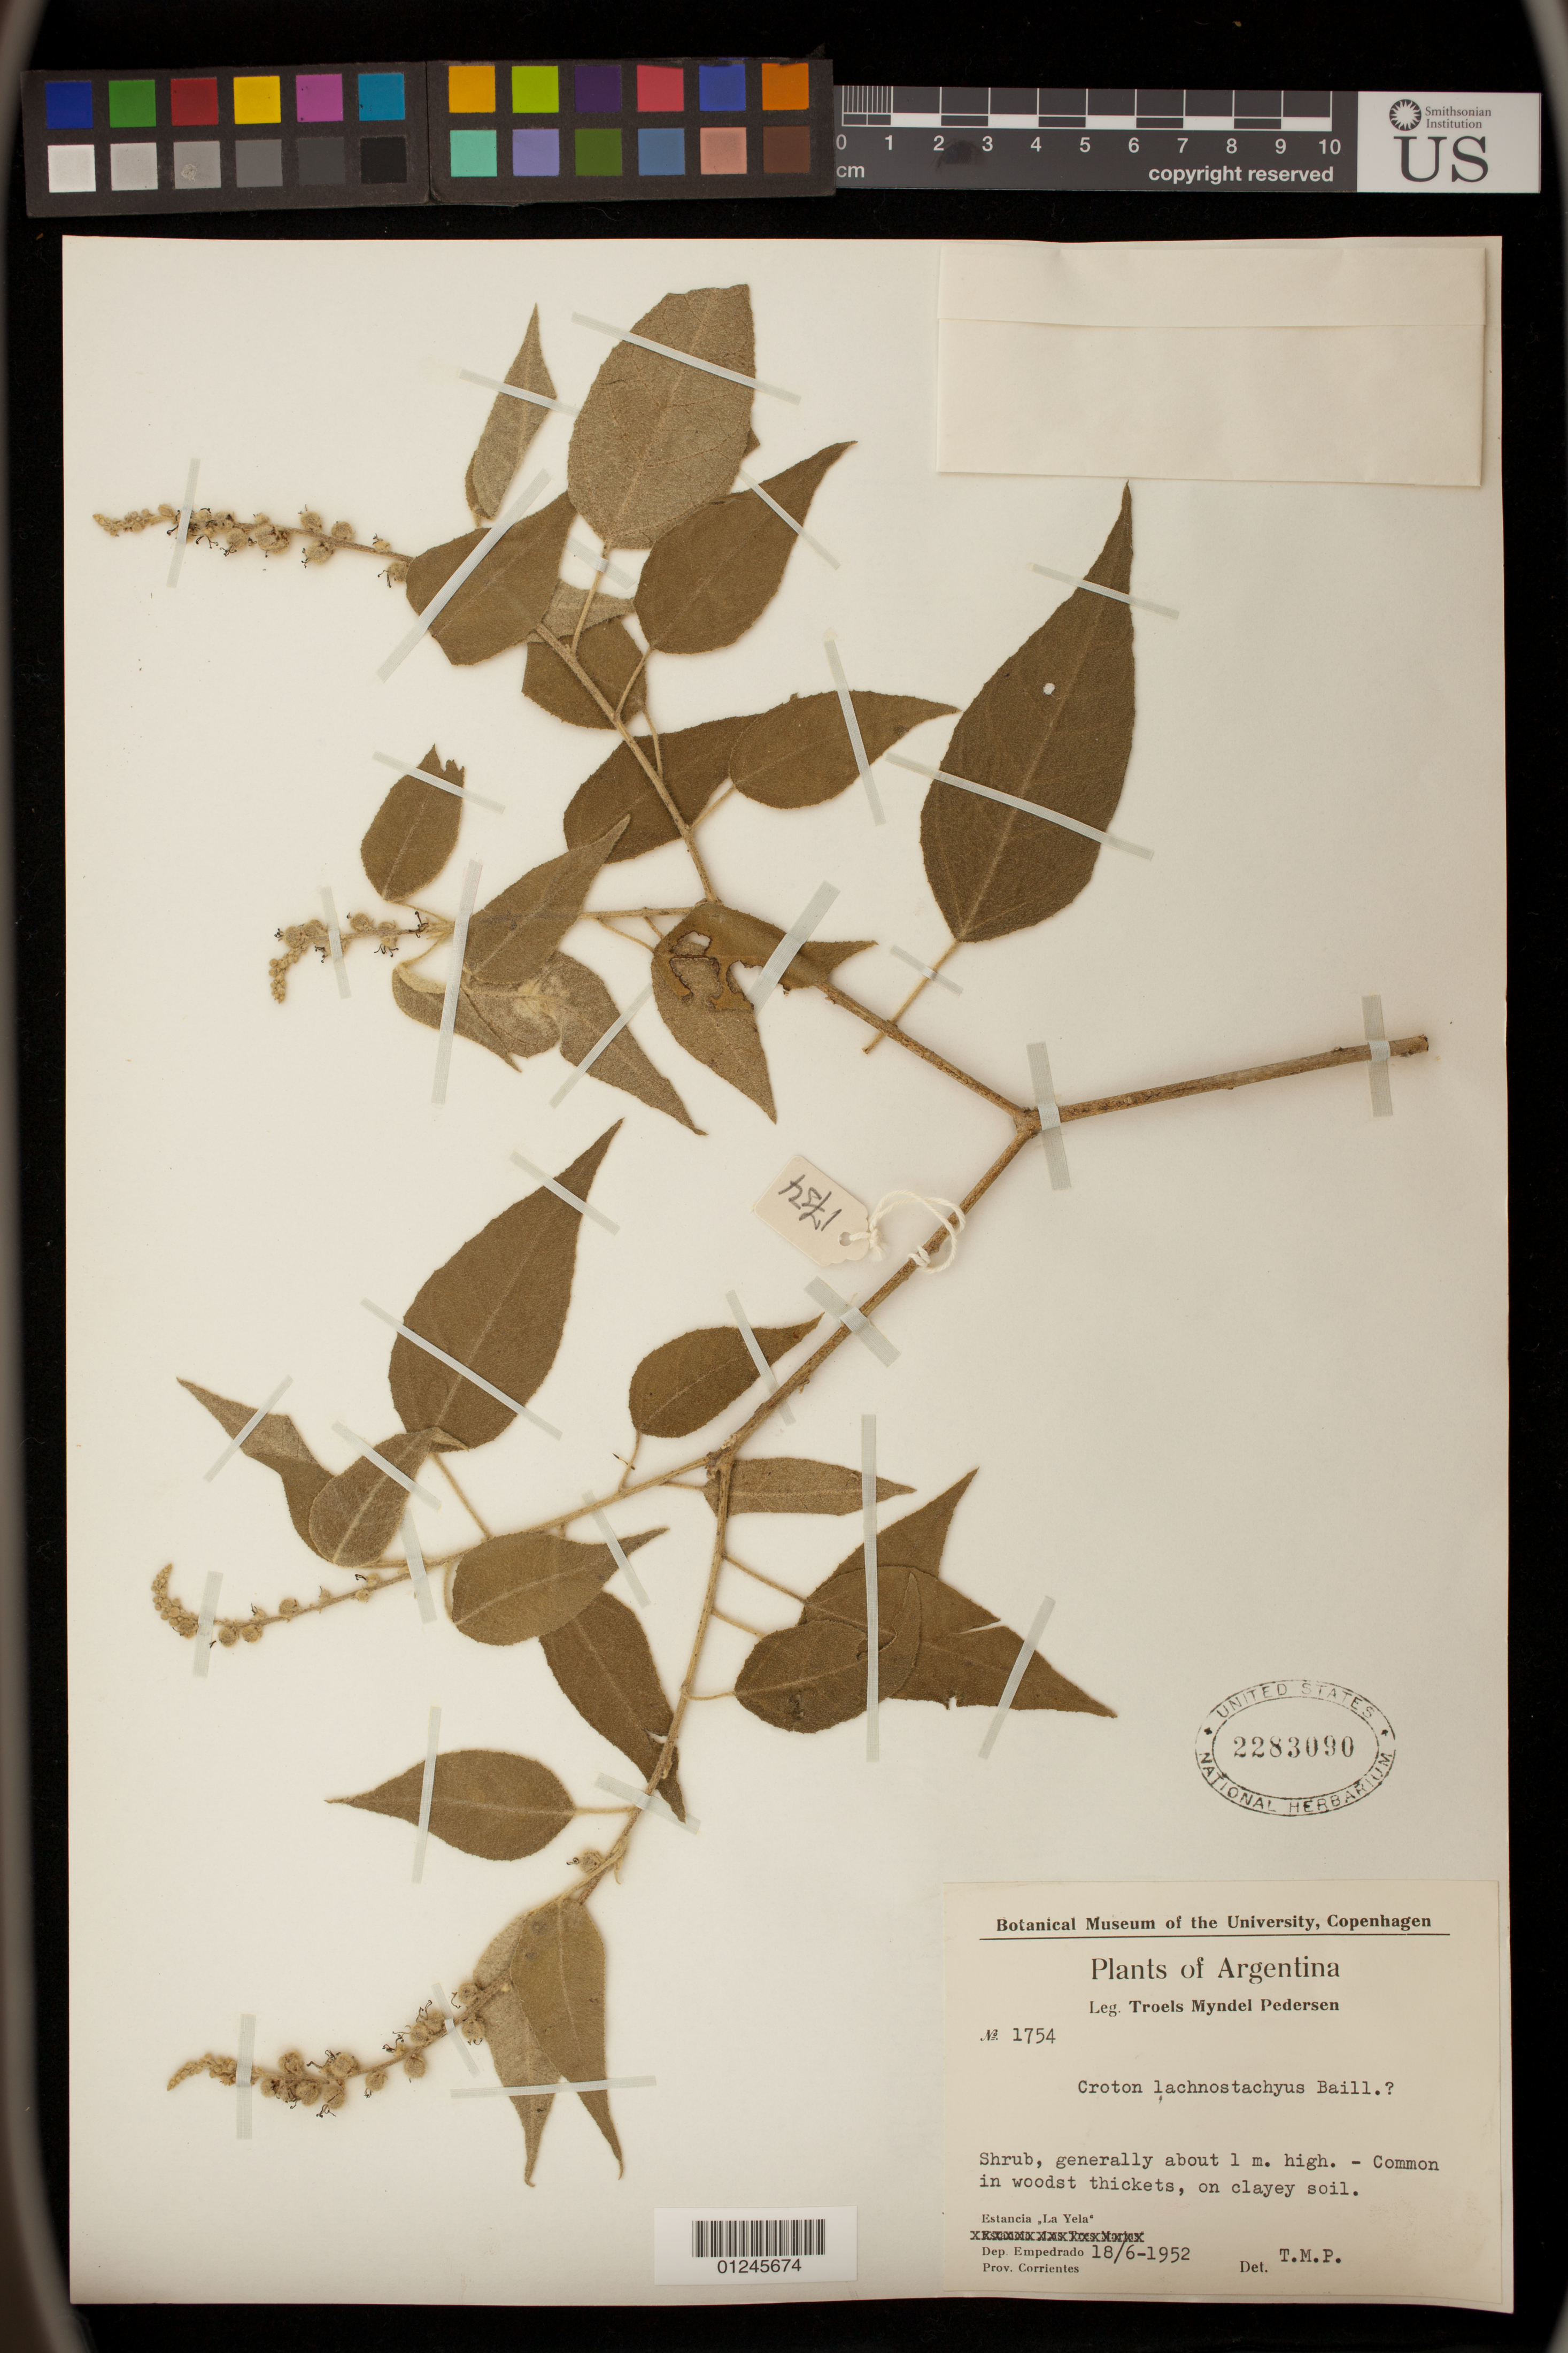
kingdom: Plantae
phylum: Tracheophyta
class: Magnoliopsida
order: Malpighiales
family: Euphorbiaceae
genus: Croton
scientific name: Croton lachnostachyus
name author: Baill.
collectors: T. M. Pedersen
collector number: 1754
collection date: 1952-06-18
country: Argentina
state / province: Corrientes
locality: Estancia "La Yela"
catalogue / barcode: US 2283090